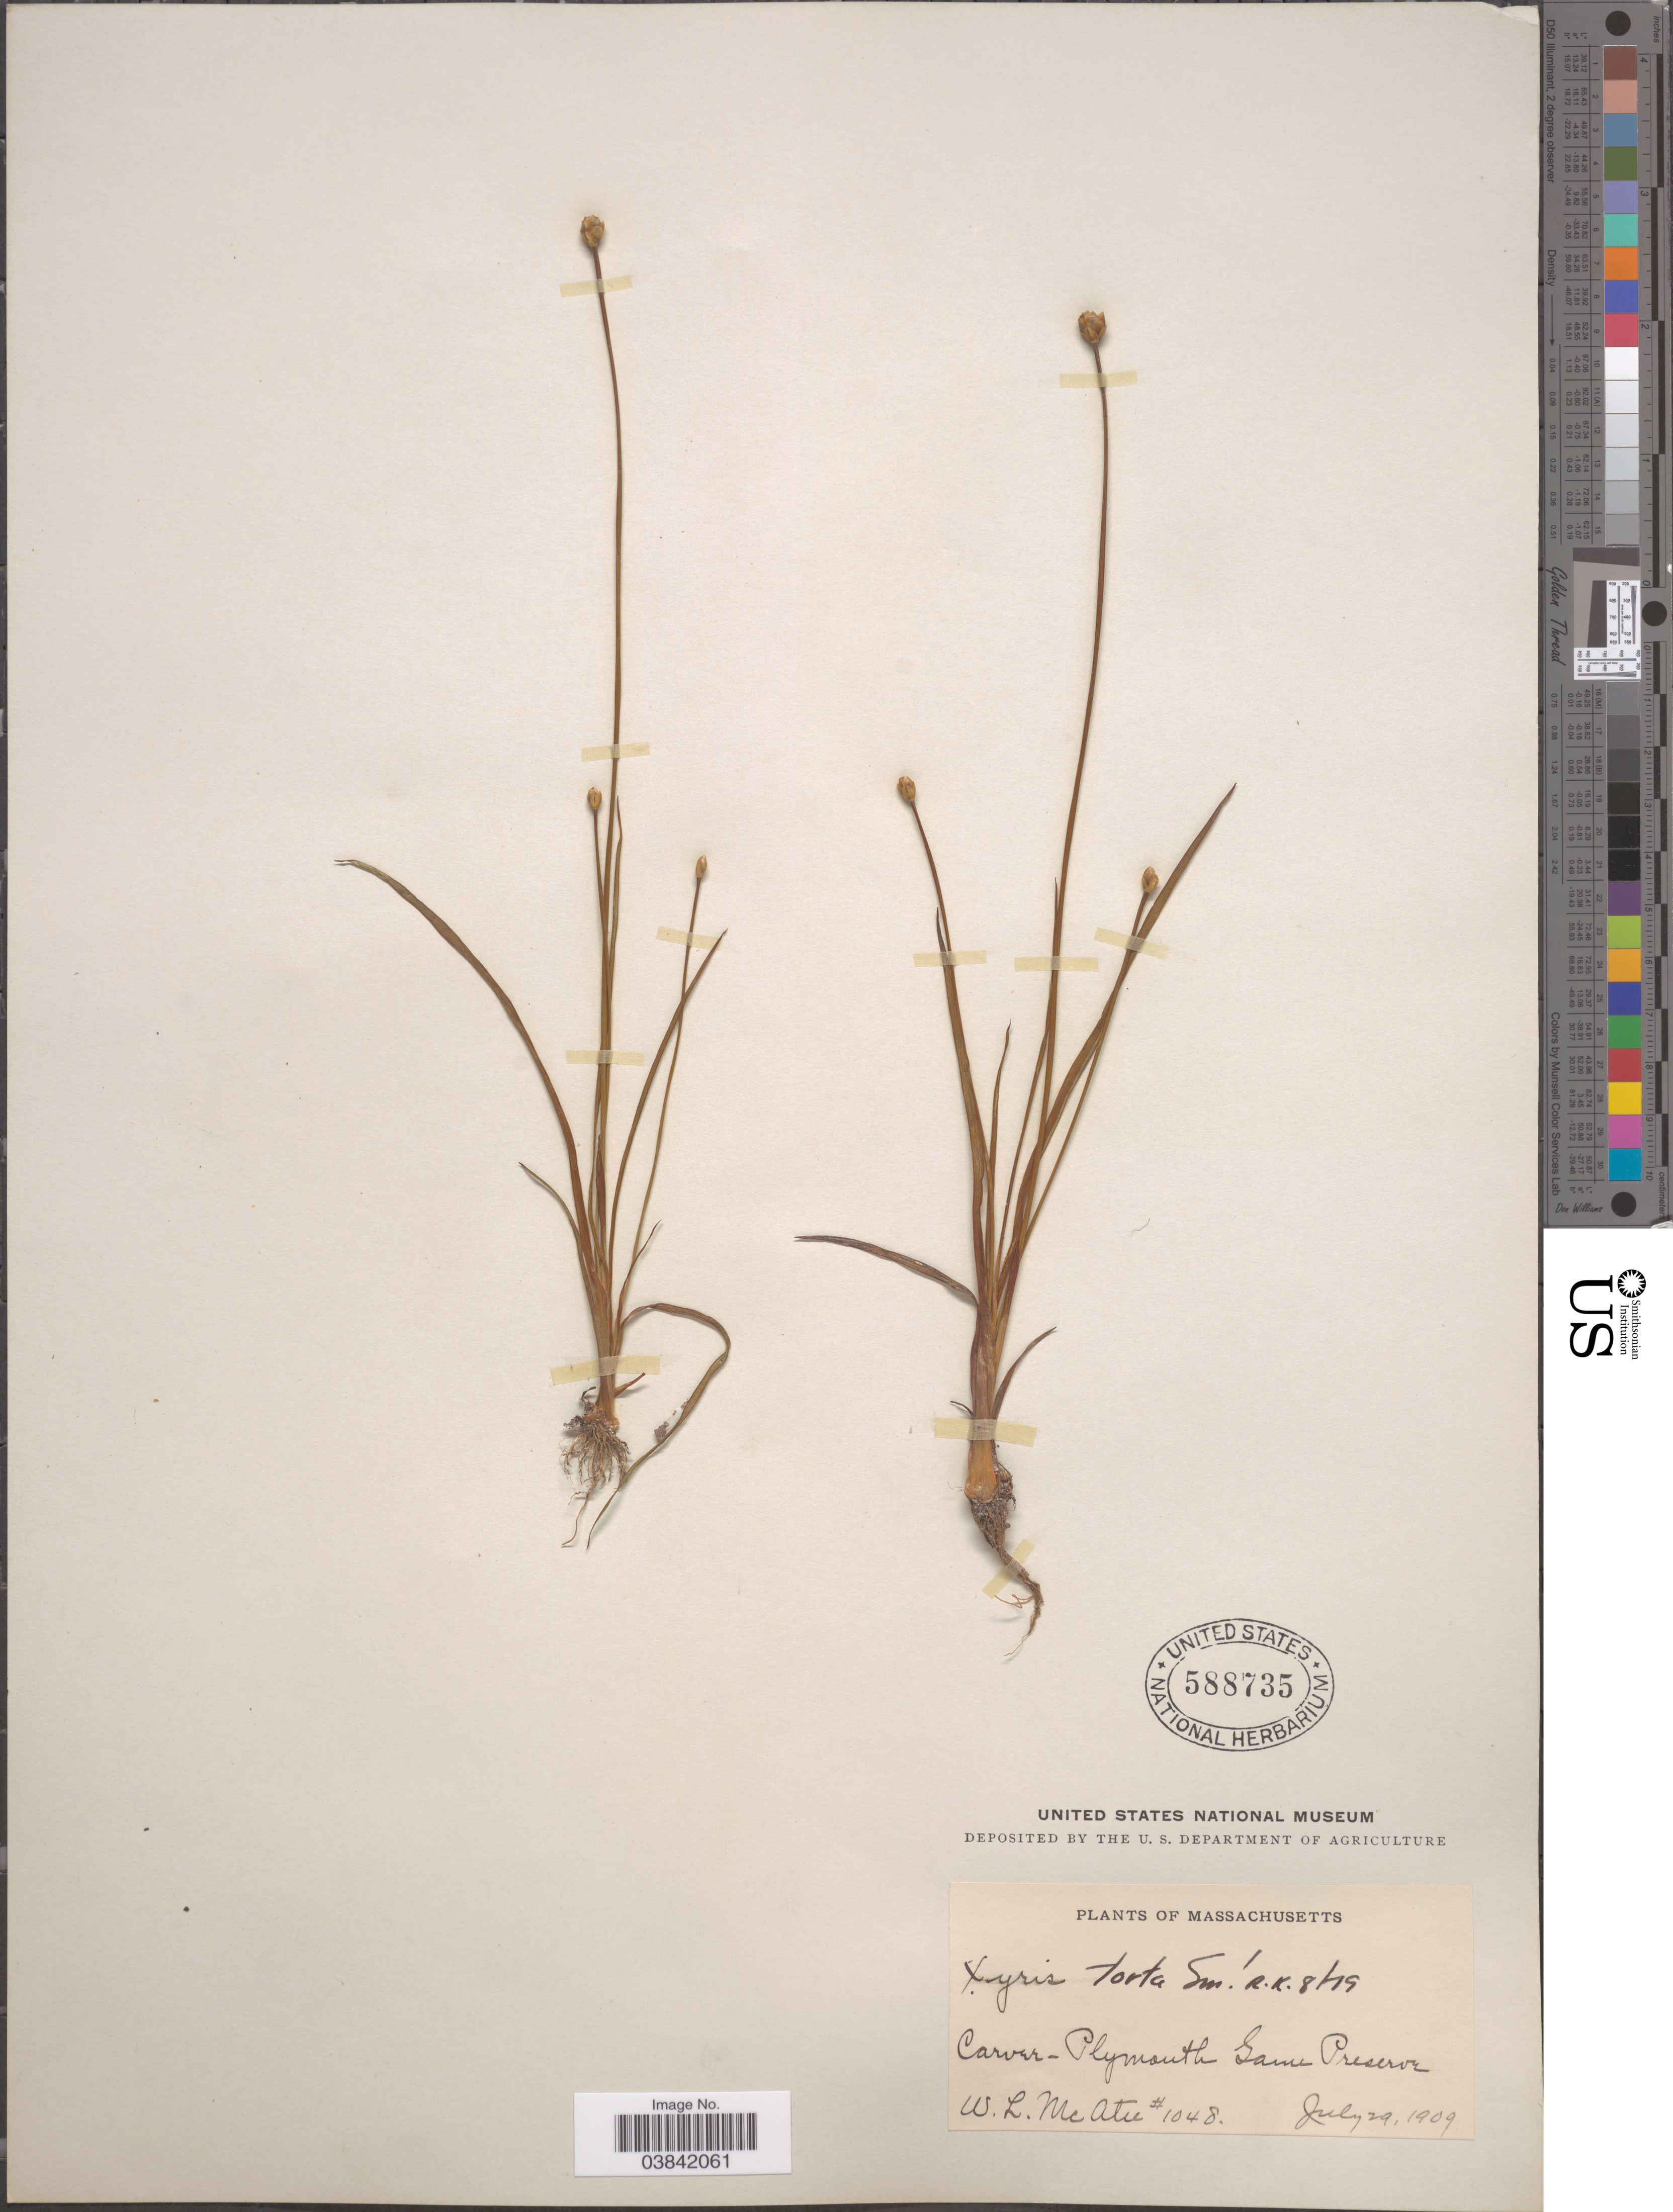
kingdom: Plantae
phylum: Tracheophyta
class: Liliopsida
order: Poales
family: Xyridaceae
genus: Xyris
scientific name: Xyris torta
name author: Sm.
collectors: W. McAtee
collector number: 1048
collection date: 1909-07-29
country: United States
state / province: Massachusetts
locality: Carver- Plymouth Game Preserve.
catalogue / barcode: US 588735